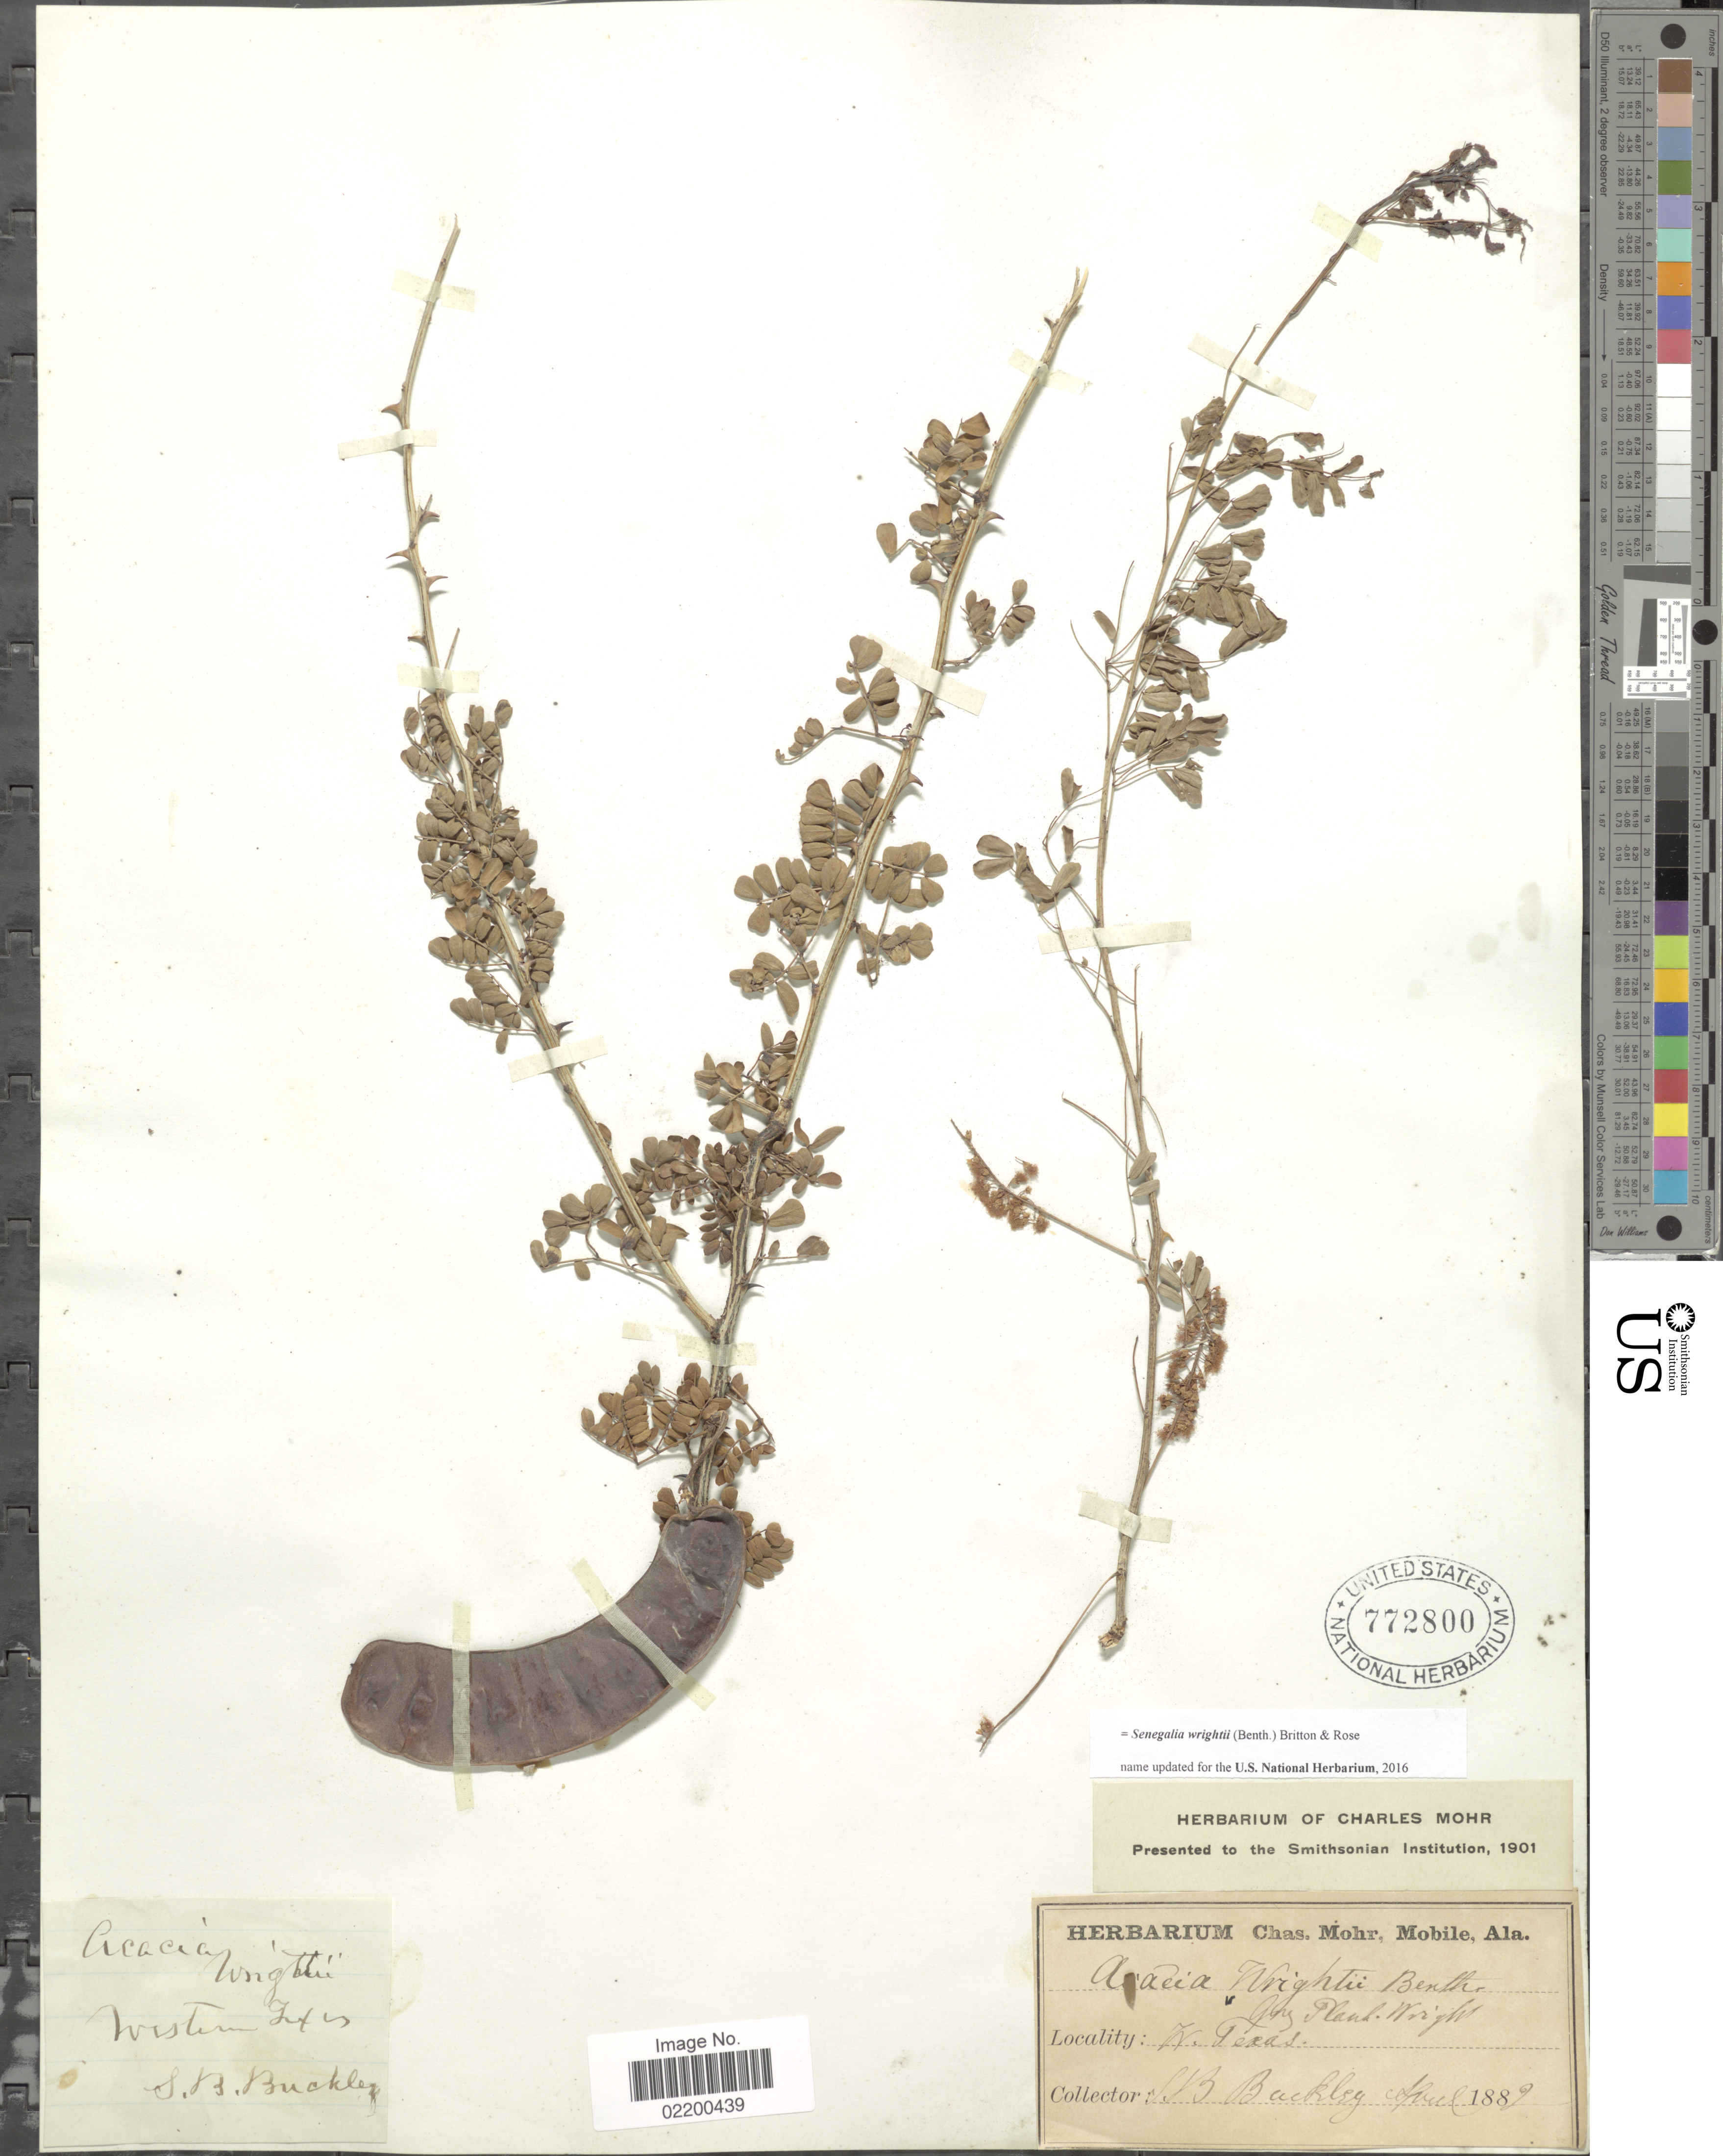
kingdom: Plantae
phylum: Tracheophyta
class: Magnoliopsida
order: Fabales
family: Fabaceae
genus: Senegalia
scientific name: Senegalia wrightii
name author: (Benth.) Britton & Rose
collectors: S. B. Buckley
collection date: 1889-04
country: United States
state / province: Texas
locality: Western Texas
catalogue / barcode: US 772800